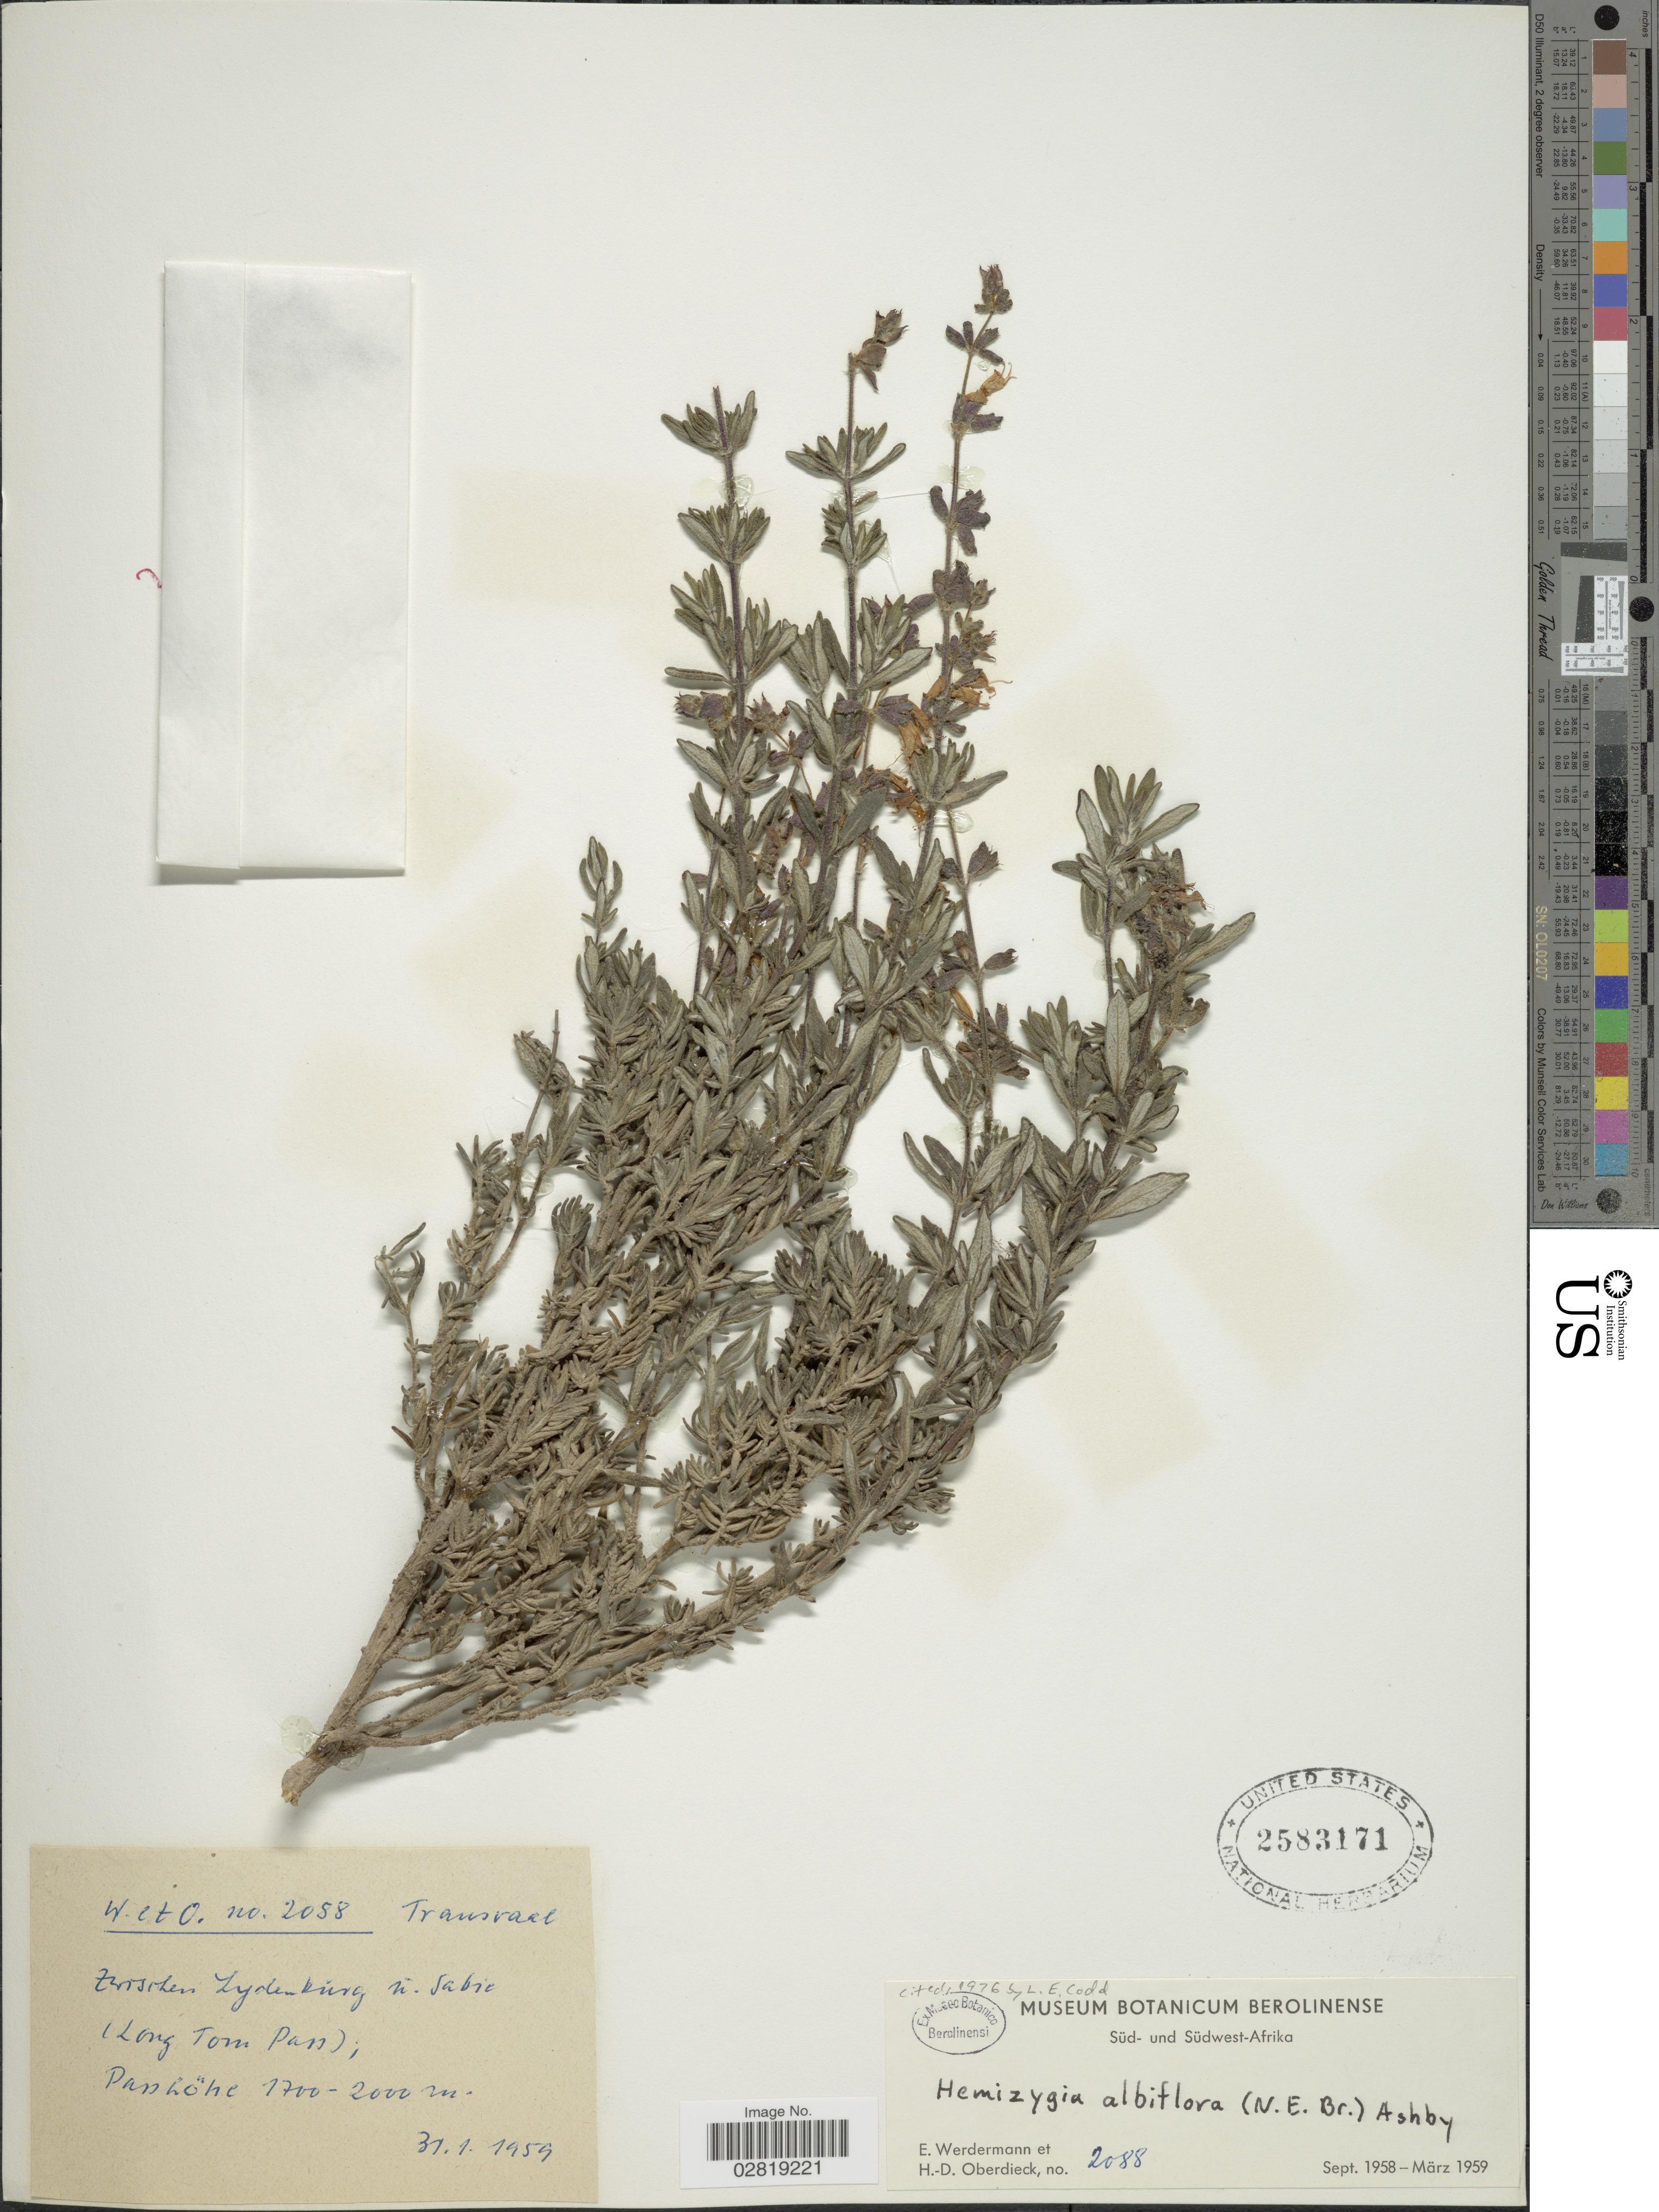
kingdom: Plantae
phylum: Tracheophyta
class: Magnoliopsida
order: Lamiales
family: Lamiaceae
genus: Hemizygia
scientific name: Hemizygia albiflora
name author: (N.E. Br.) Ashby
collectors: E. Werdermann & H. Oberdieck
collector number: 2088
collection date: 1959-01-31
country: South Africa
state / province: Mpumalanga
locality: Süd- und Südwest-Afrika. Transvaal. Zwischen Lydenbürg ü. Sabie (Long Tom Pass); Passhöhe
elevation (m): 1700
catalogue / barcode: US 2583171